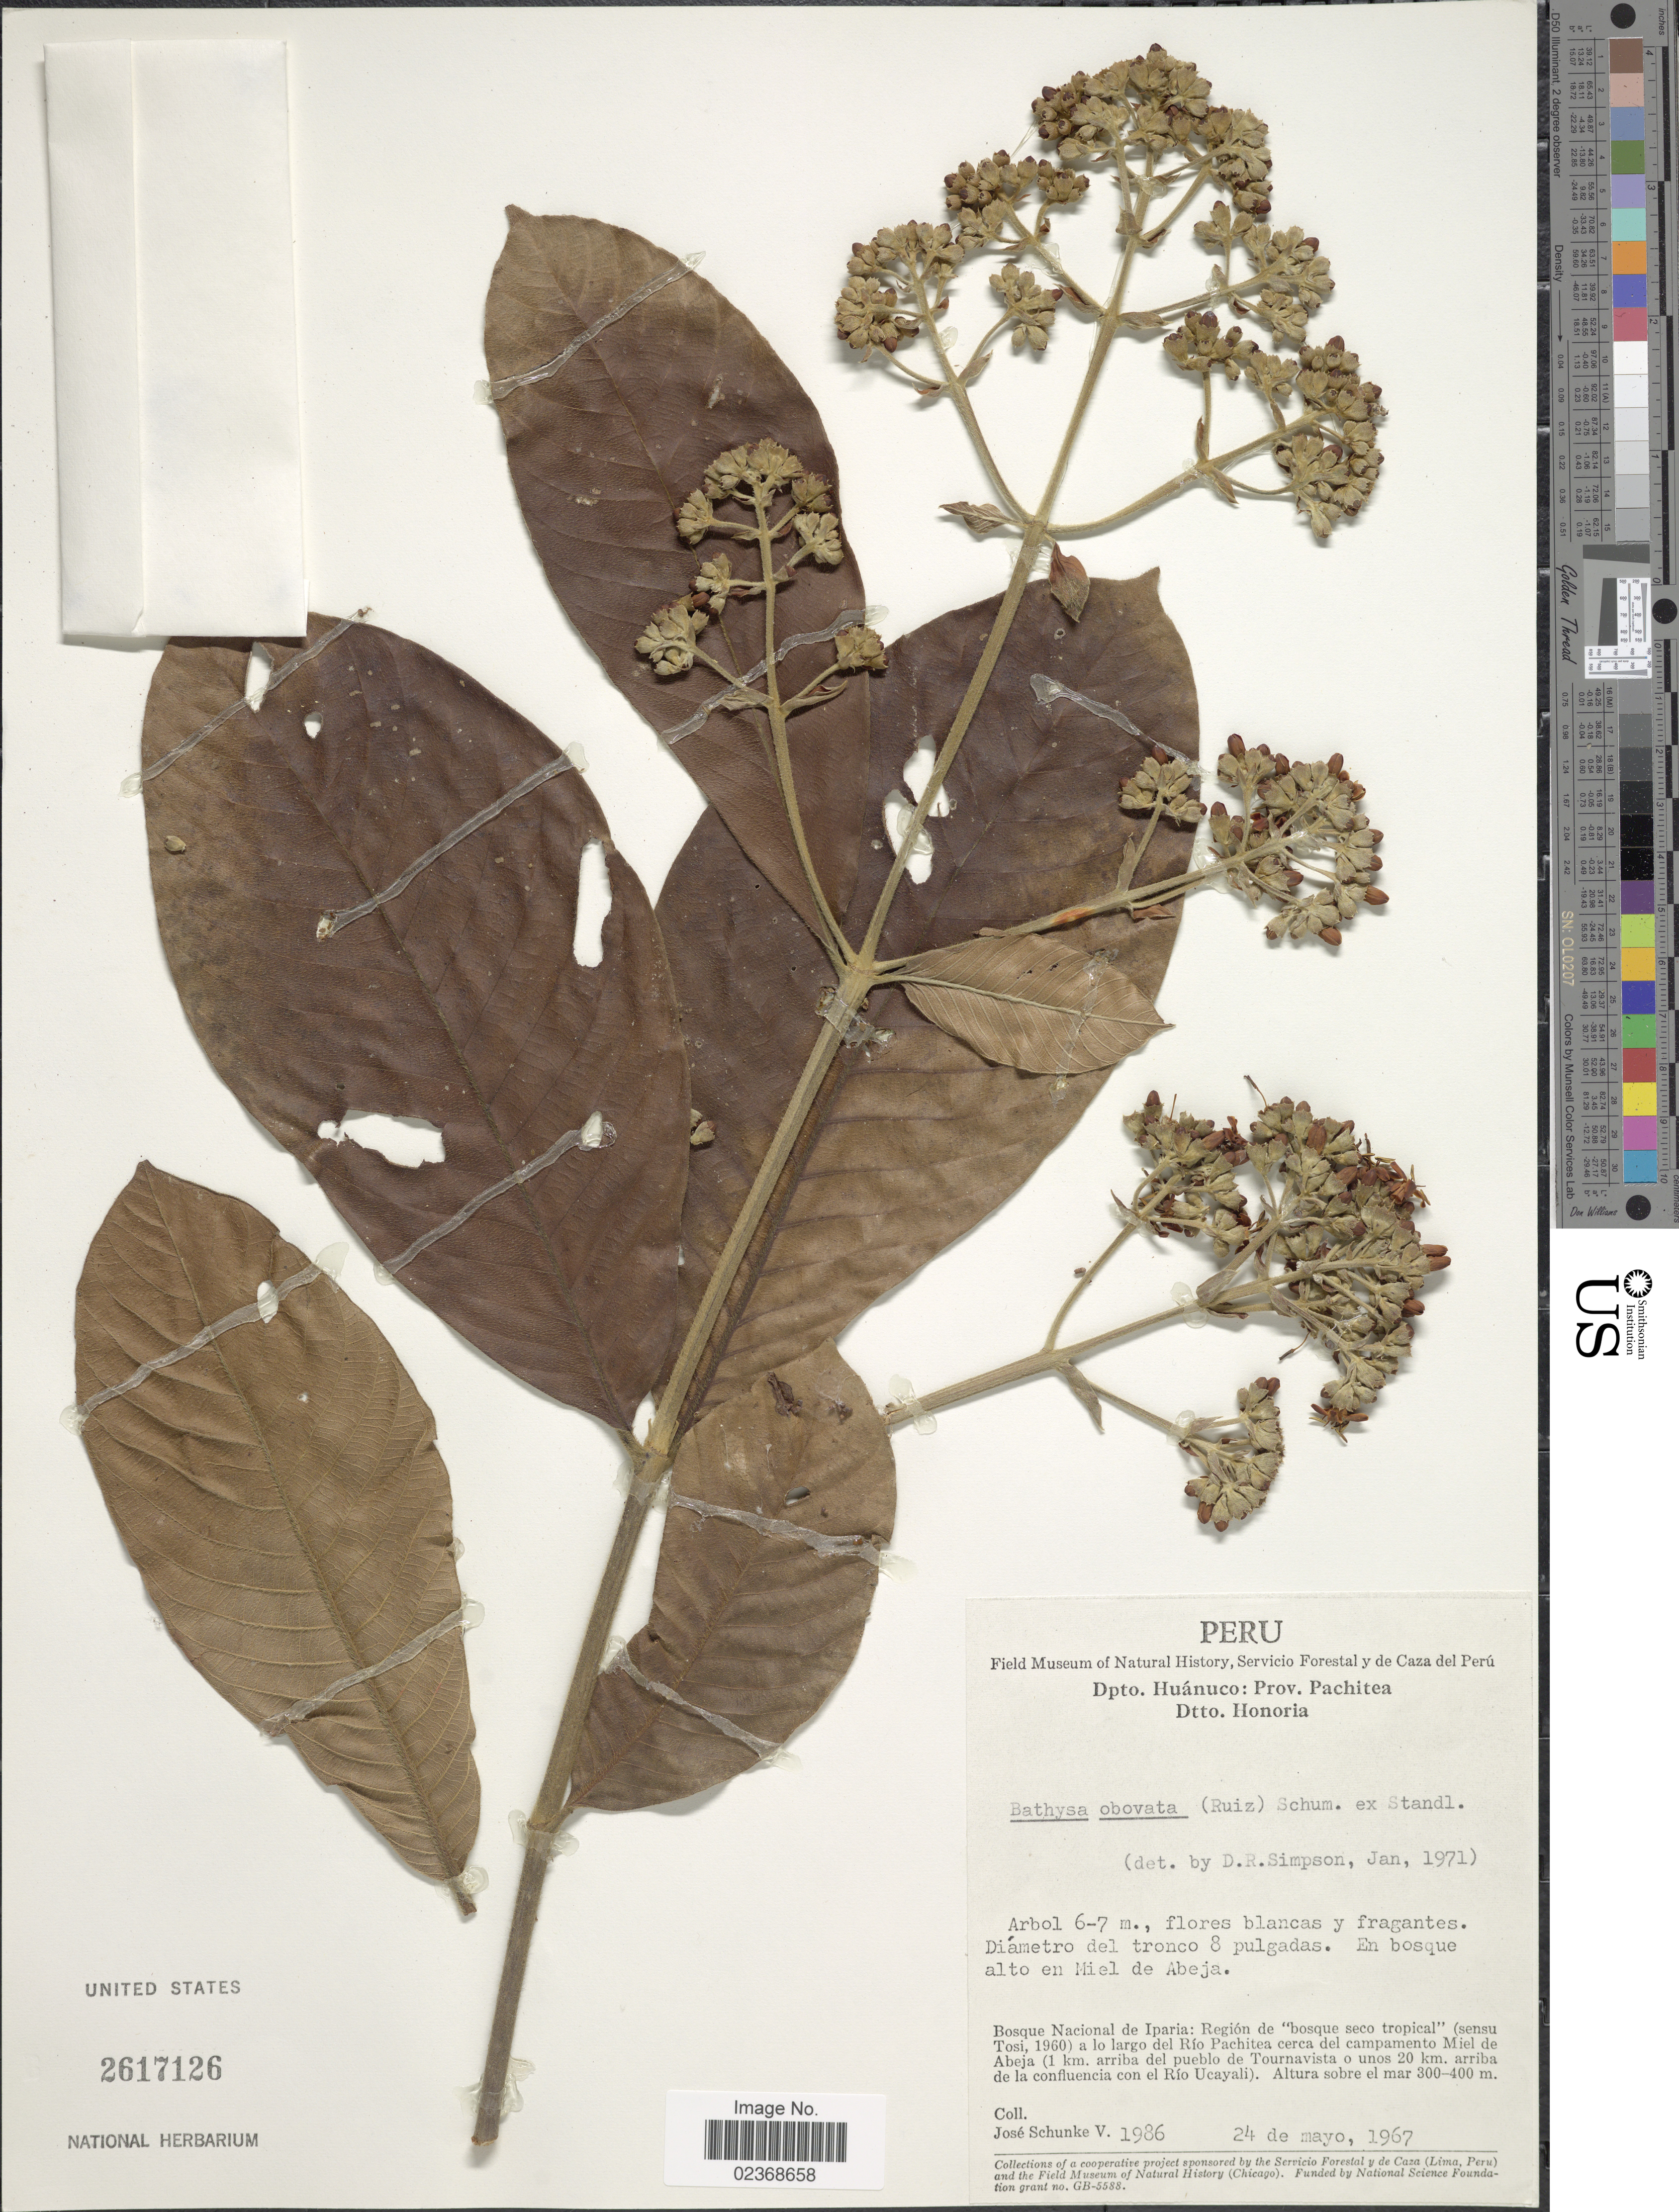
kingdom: Plantae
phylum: Tracheophyta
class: Magnoliopsida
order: Gentianales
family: Rubiaceae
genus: Schizocalyx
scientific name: Schizocalyx obovatus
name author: (K. Schum. ex Standl.) Kainul. & B. Bremer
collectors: J. Schunke Vigo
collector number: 1986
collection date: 1967-05-24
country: Peru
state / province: Huánuco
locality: Prov. Pachitea, Dtto. Honoria, En bosque alto en Miel de Abeja. Bosque Nacional de Iparia: Region de "Bosque seco tropical" (sensu Tosi, 1960) a lo largo del Rio Pachitea cerca del campamento Miel de Abeja (1 km. arriba del pueblo de Tournavista a unos 20 km. arriba de la confluencia con el Rio Ucayali)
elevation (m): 300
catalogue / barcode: US 2617126